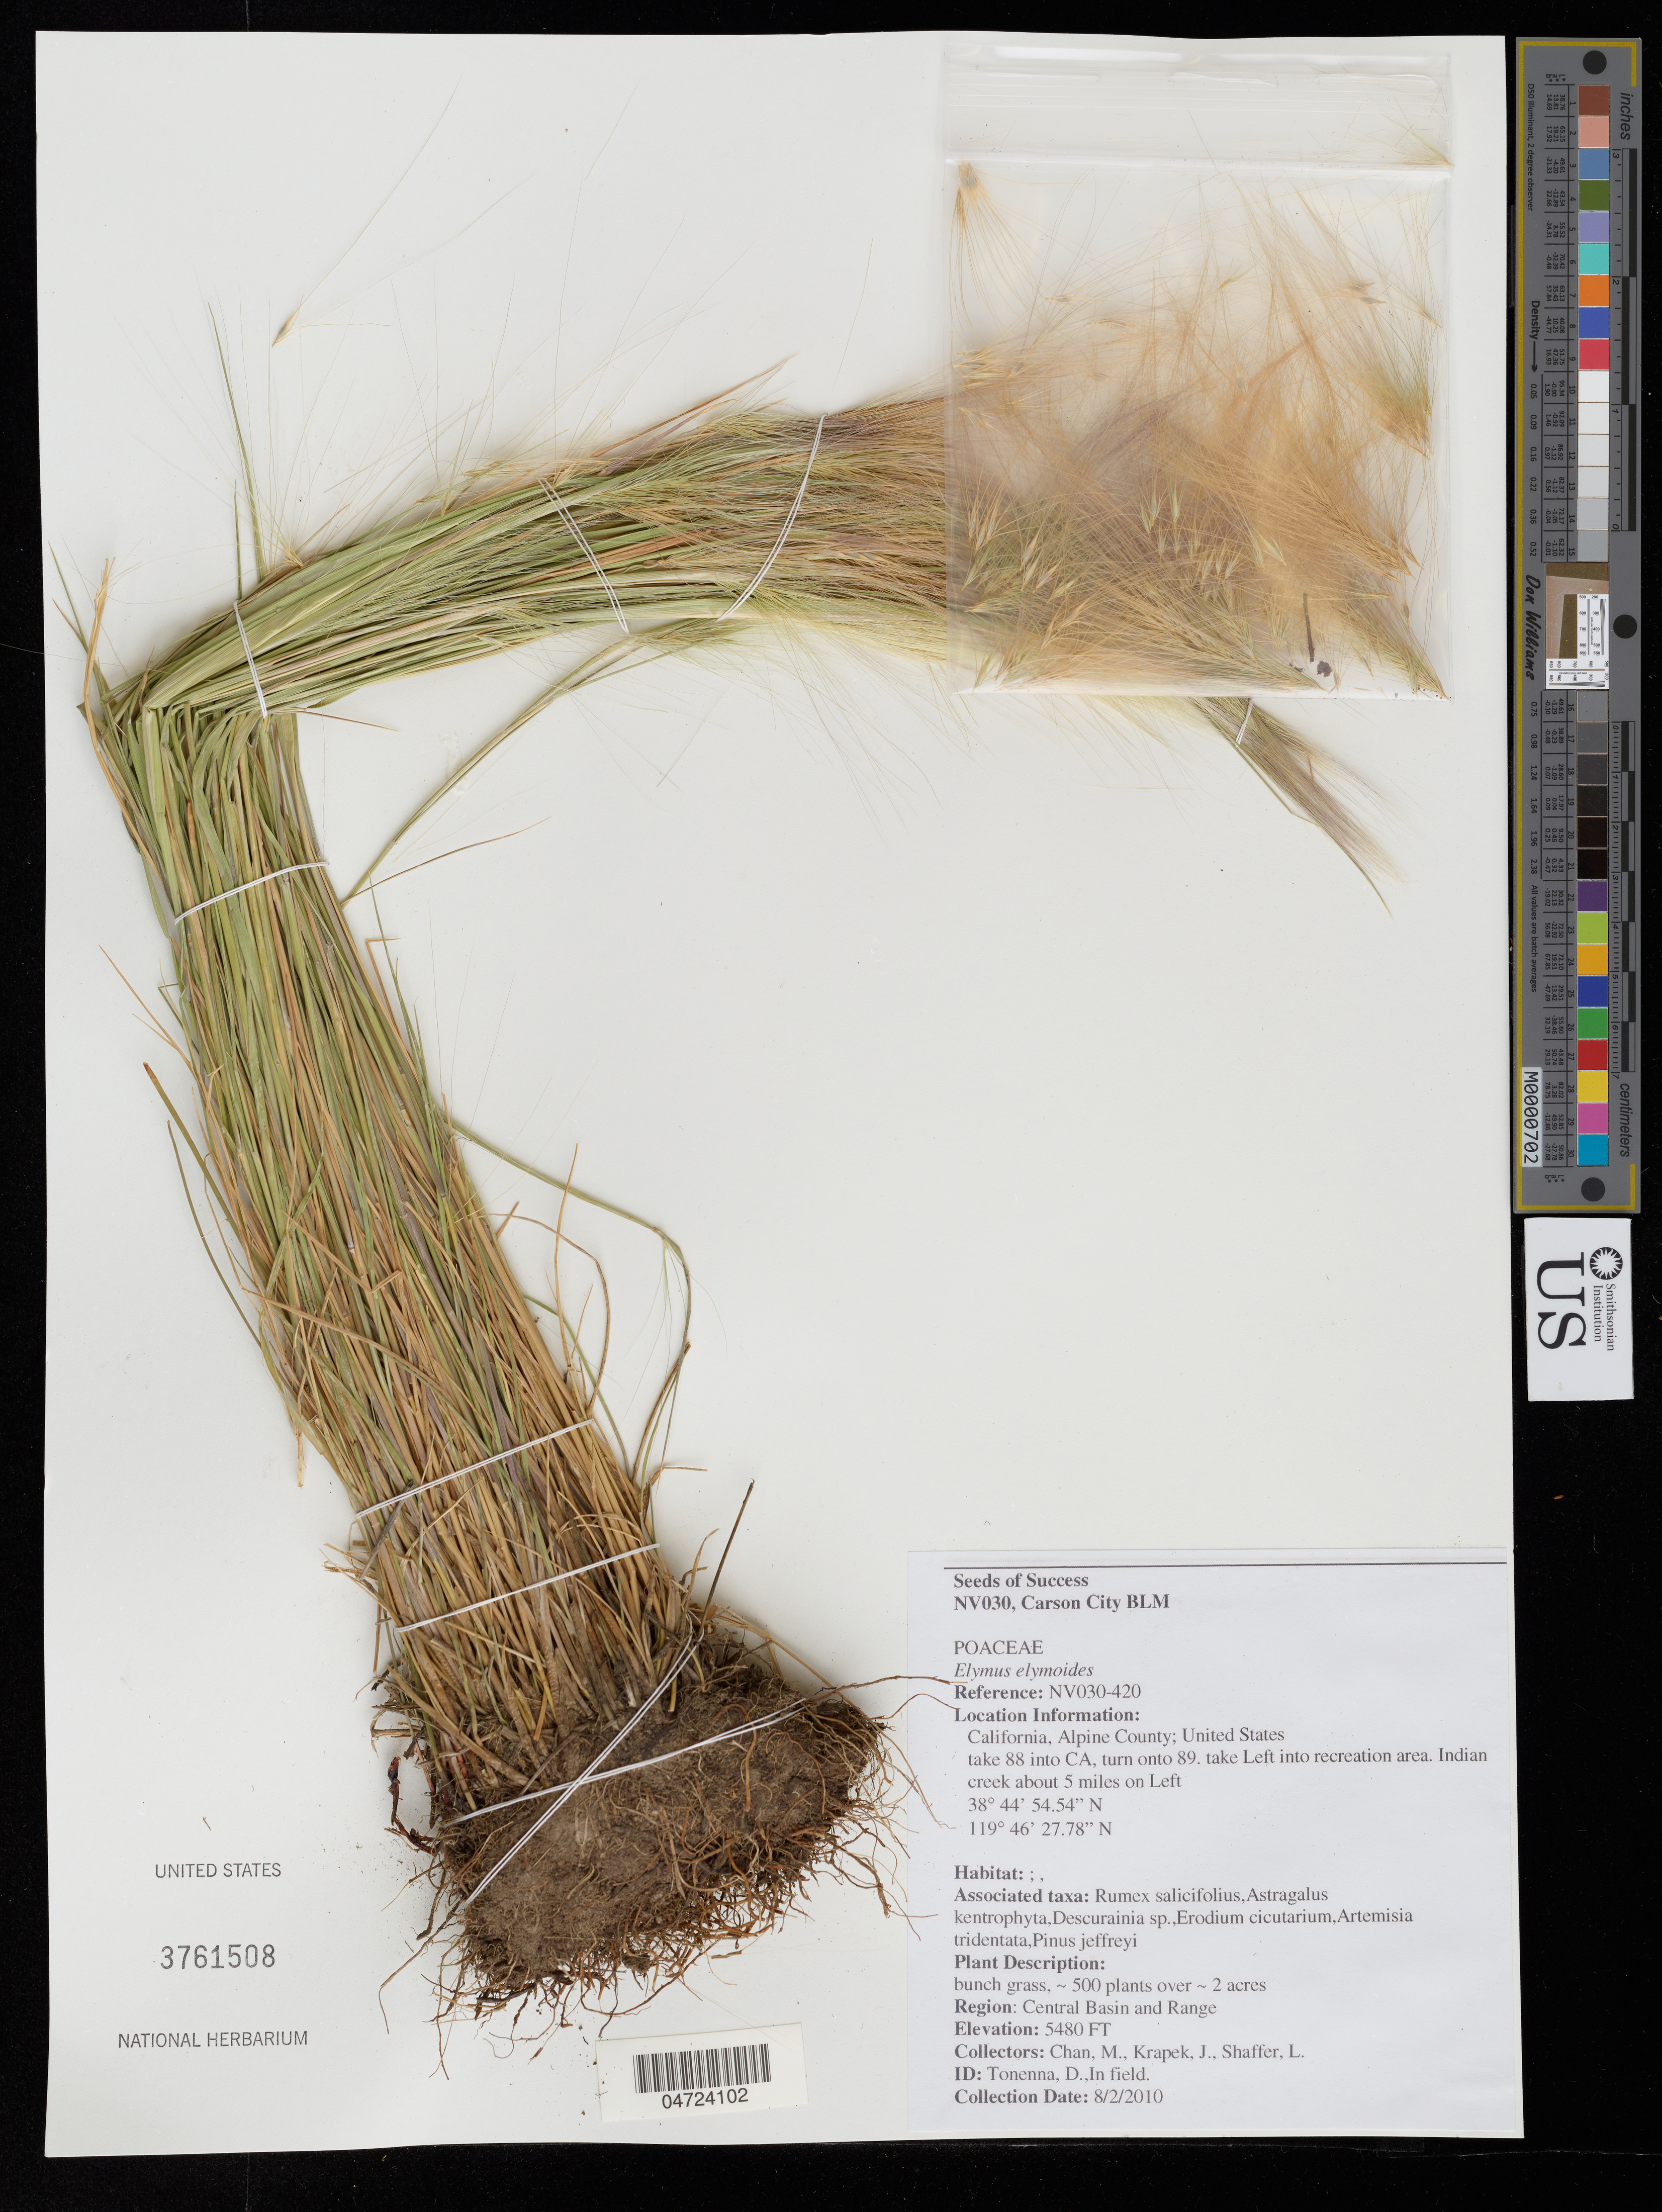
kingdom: Plantae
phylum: Tracheophyta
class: Liliopsida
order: Poales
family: Poaceae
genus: Elymus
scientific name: Elymus elymoides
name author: (Raf.) Swezey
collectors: M. Chan, J. Krapek & L. Shaffer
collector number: NV030-420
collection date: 2010-08-02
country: United States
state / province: California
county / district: Alpine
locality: Alpine County; take 88 into CA, turn onto 89. Take Left into recreation area. Indian creek about 5 miles on Left. Region: Central Basin and Range.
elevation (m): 1670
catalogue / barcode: US 3761508